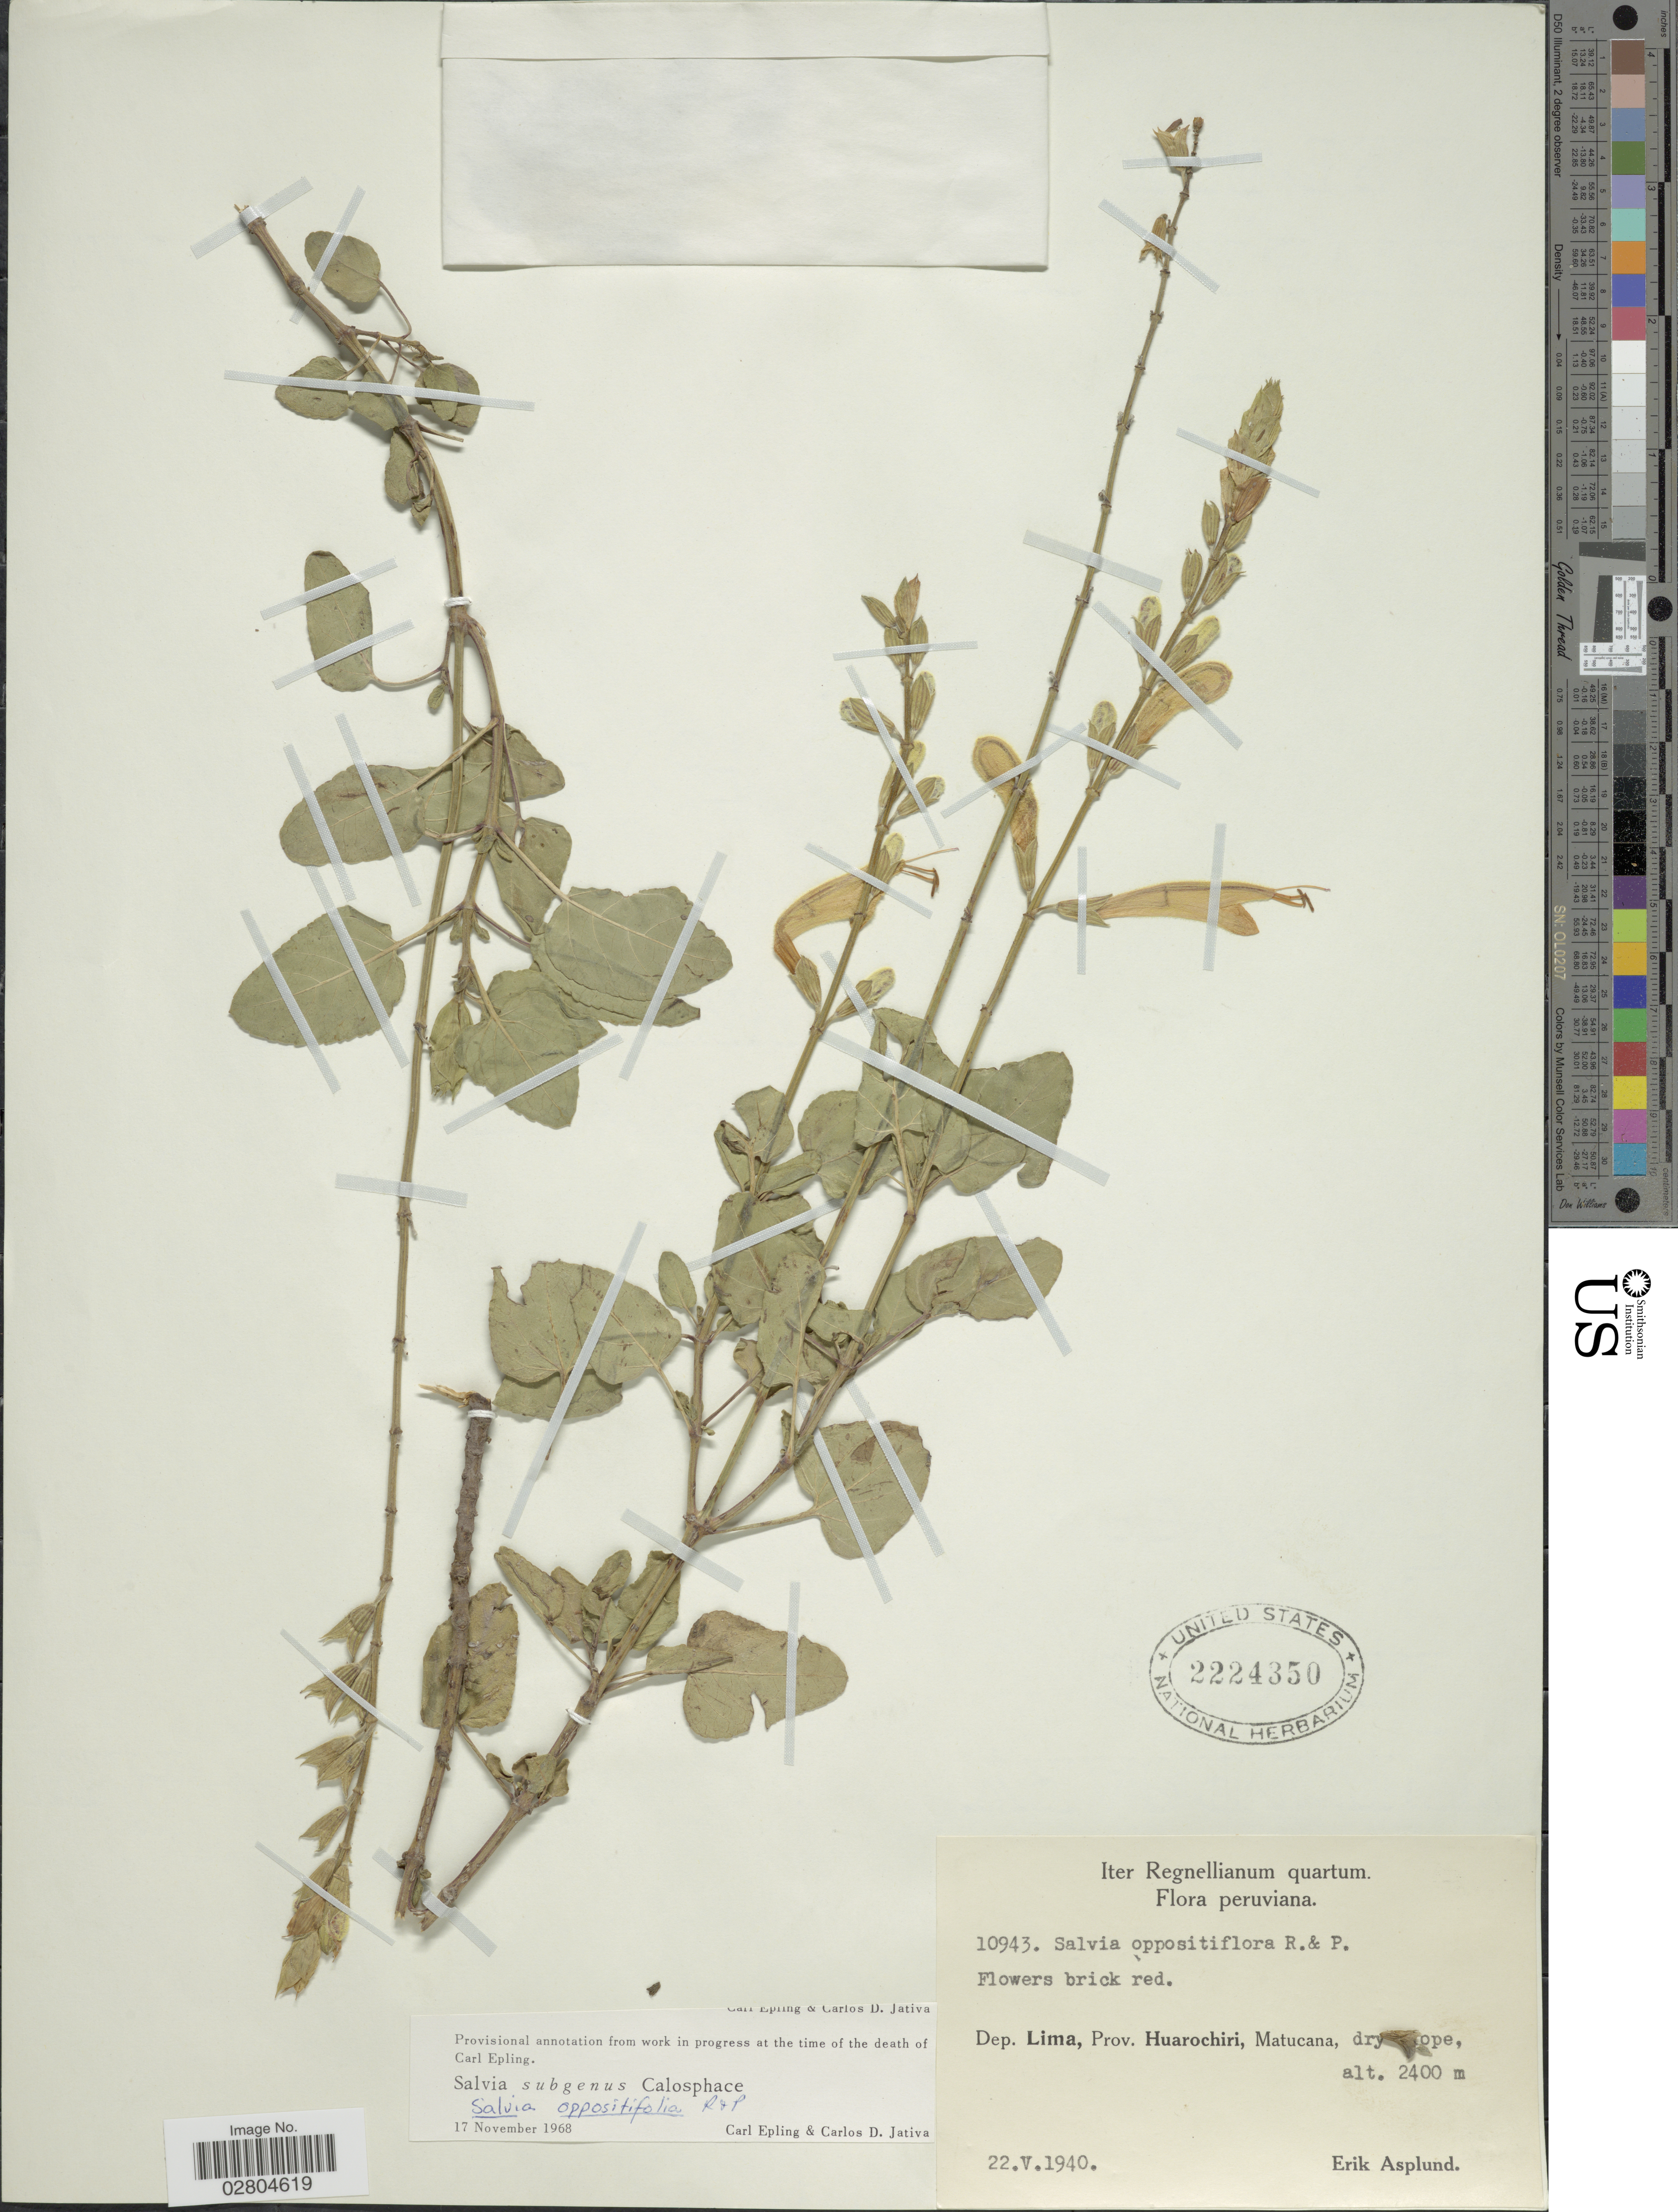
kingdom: Plantae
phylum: Tracheophyta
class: Magnoliopsida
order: Lamiales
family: Lamiaceae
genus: Salvia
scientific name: Salvia oppositiflora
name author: Ruiz & Pav.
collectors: E. Asplund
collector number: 10943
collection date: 1940-05-22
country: Peru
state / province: Lima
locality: Peruviana. Dep. Lima, Prov. Huarochiri, Matucana.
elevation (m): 2400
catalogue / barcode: US 2224350